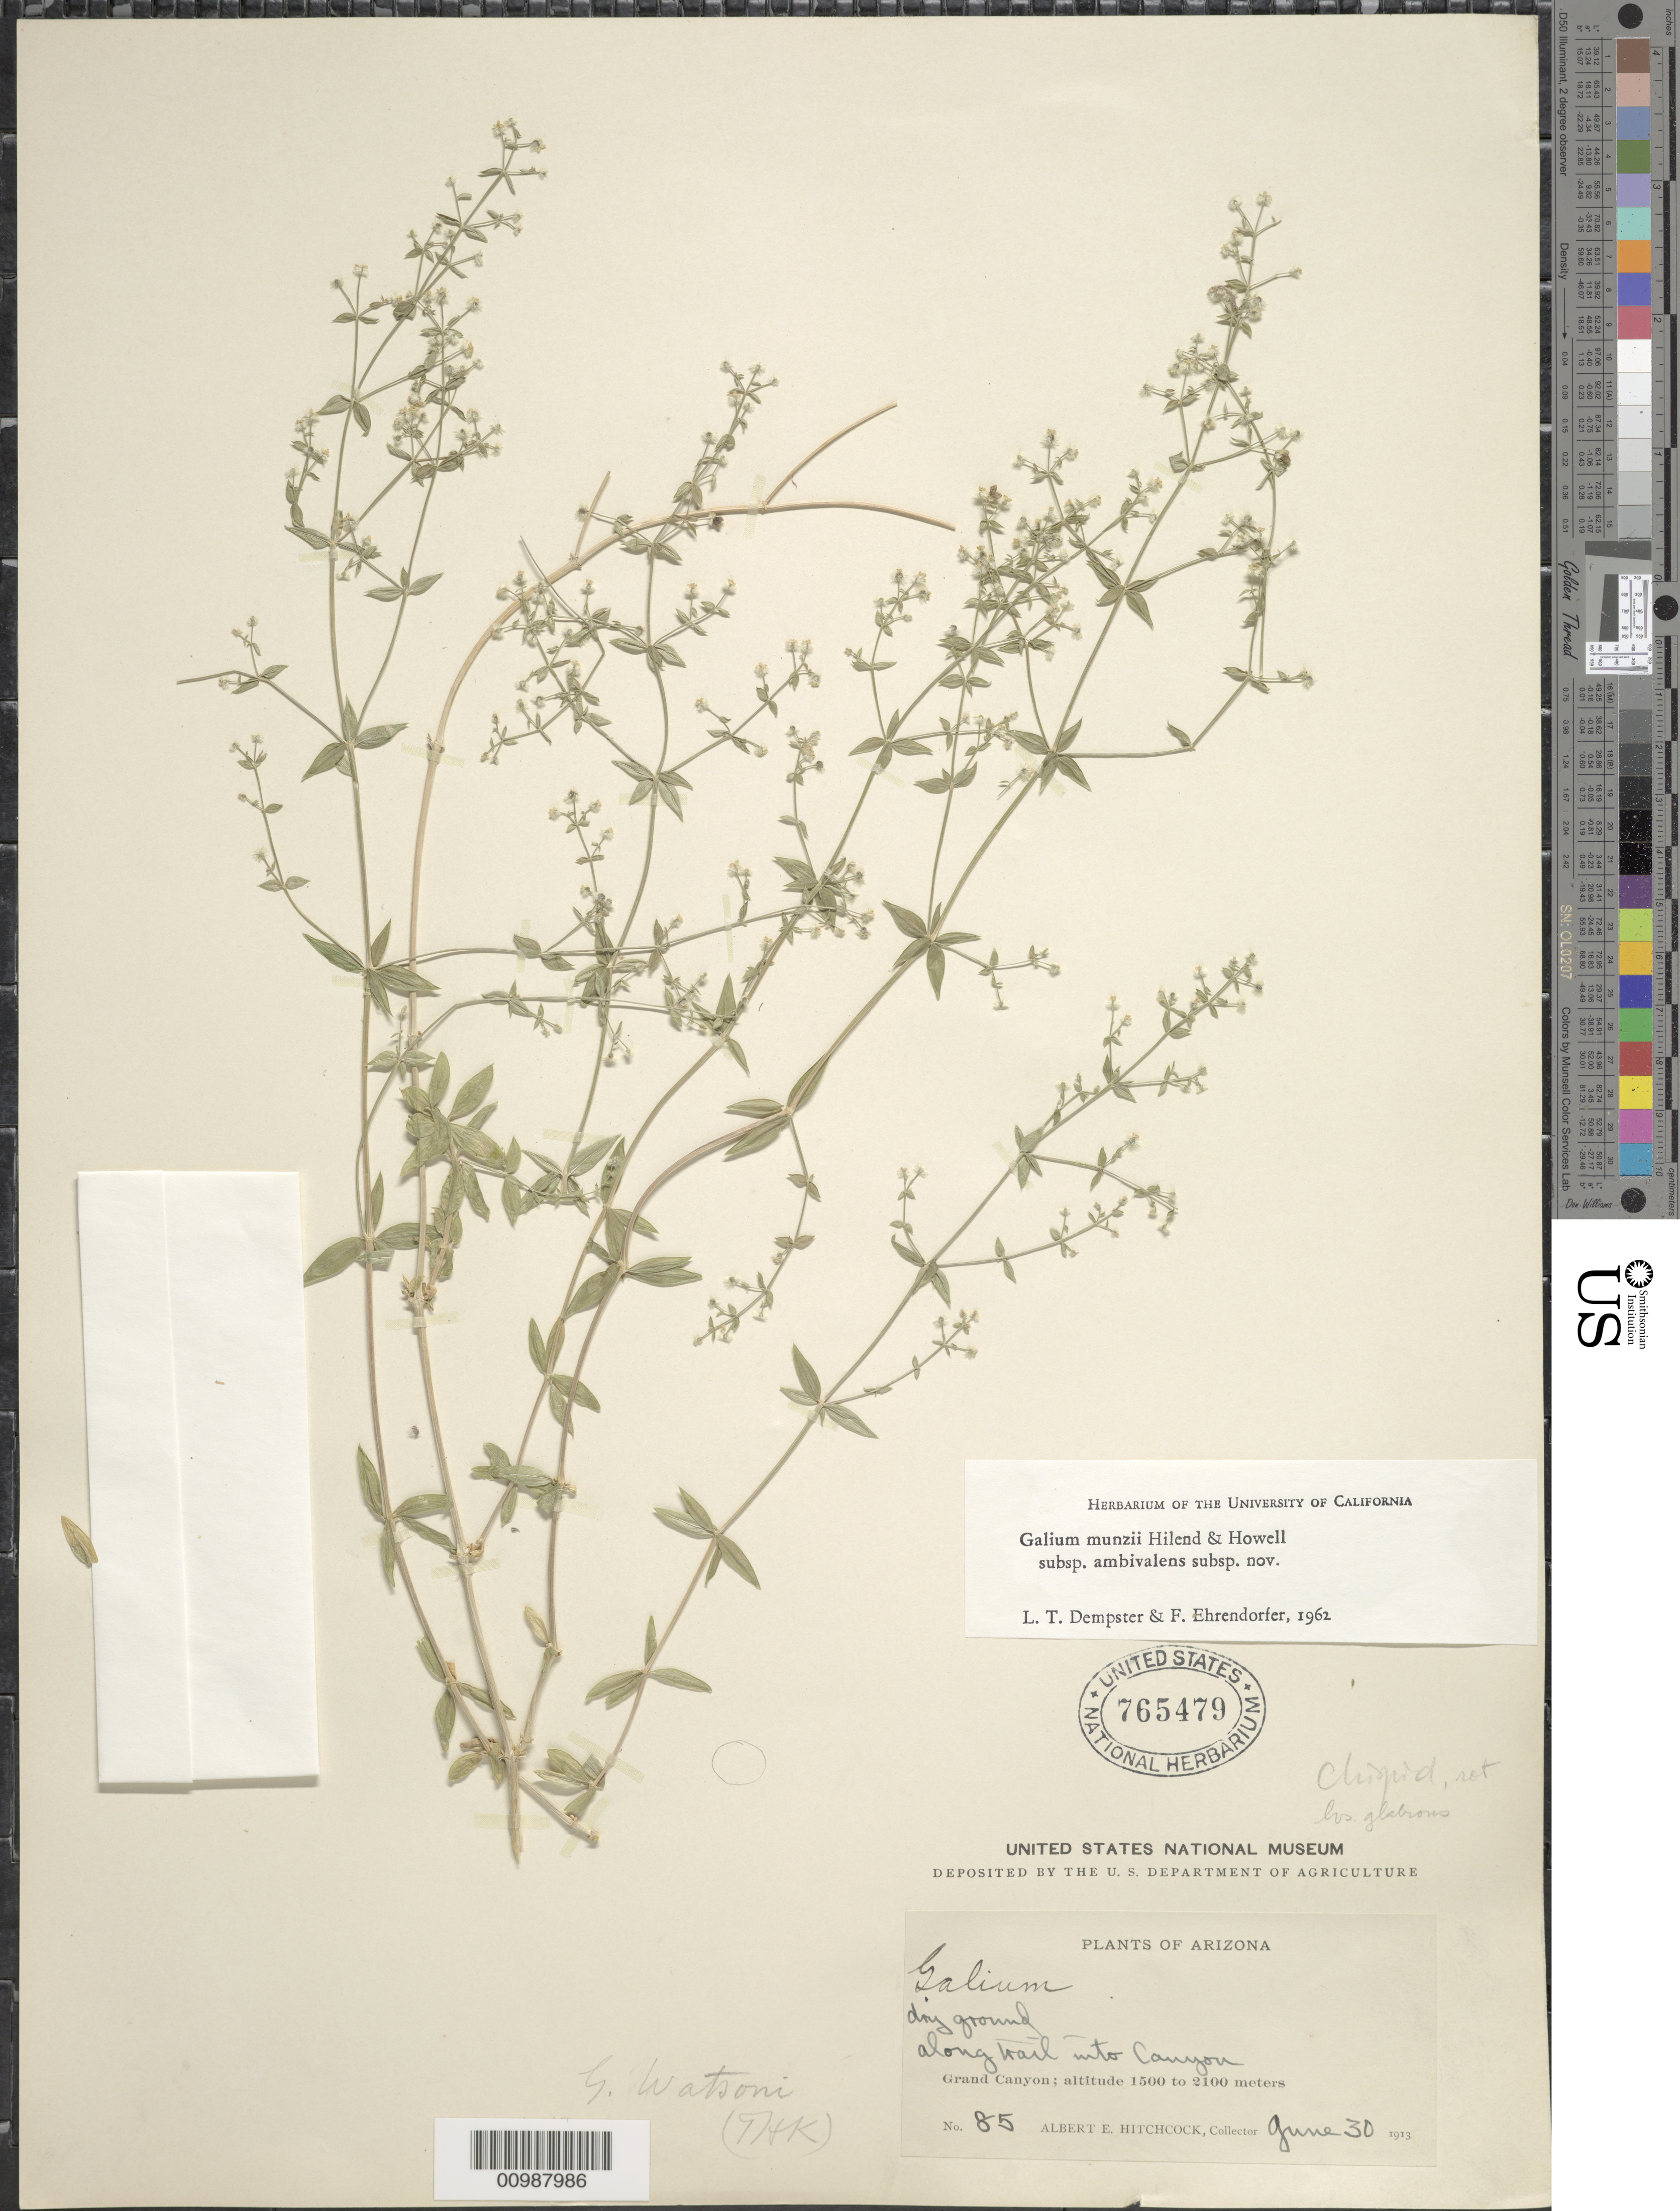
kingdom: Plantae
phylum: Tracheophyta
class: Magnoliopsida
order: Gentianales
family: Rubiaceae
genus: Galium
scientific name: Galium munzii subsp. munzii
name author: Hilend & J.T. Howell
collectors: A. Hitchcock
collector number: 85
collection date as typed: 30 Jun 1913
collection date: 1913-06-30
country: United States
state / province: Arizona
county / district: Coconino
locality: Grand Canyon; dry ground.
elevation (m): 1500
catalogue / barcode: US 765479